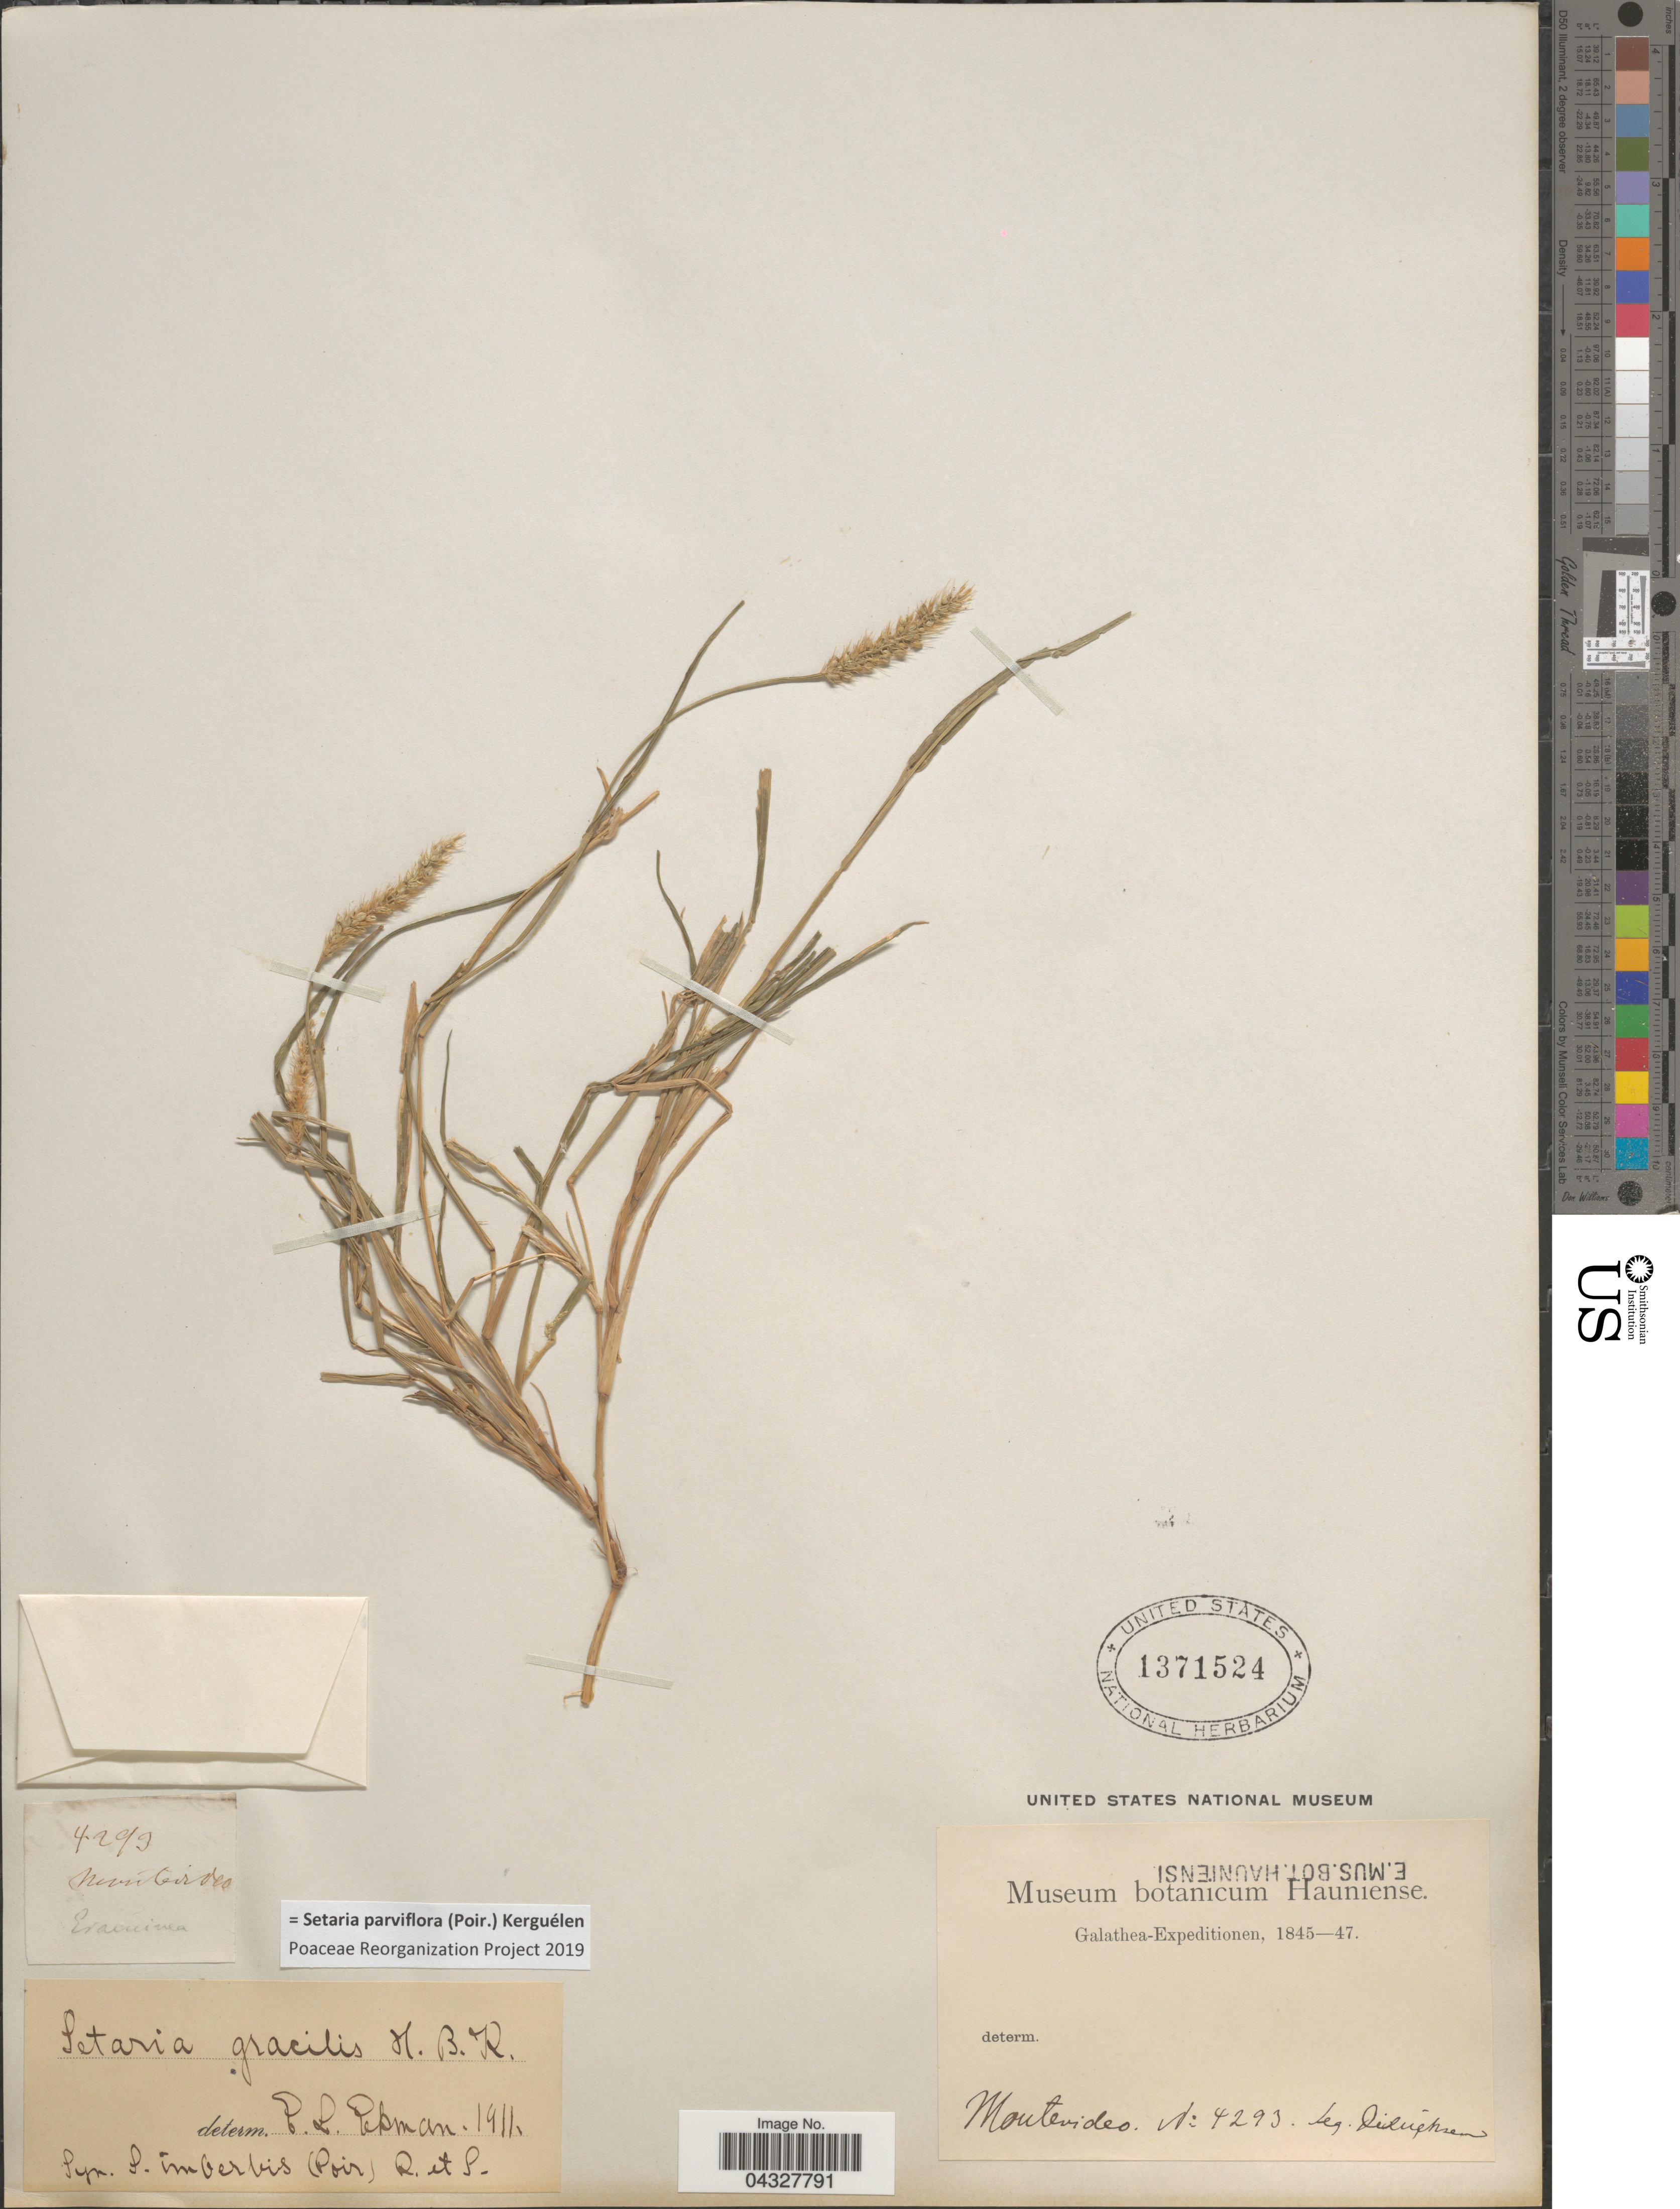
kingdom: Plantae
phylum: Tracheophyta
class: Liliopsida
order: Poales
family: Poaceae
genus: Setaria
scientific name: Setaria parviflora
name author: (Poir.) Kerguélen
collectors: Diedrichsen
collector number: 4293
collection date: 1845/1847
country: Uruguay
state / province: Montevideo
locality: Galathea-Expeditionen, 1845-47. Montevideo.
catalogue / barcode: US 1371524